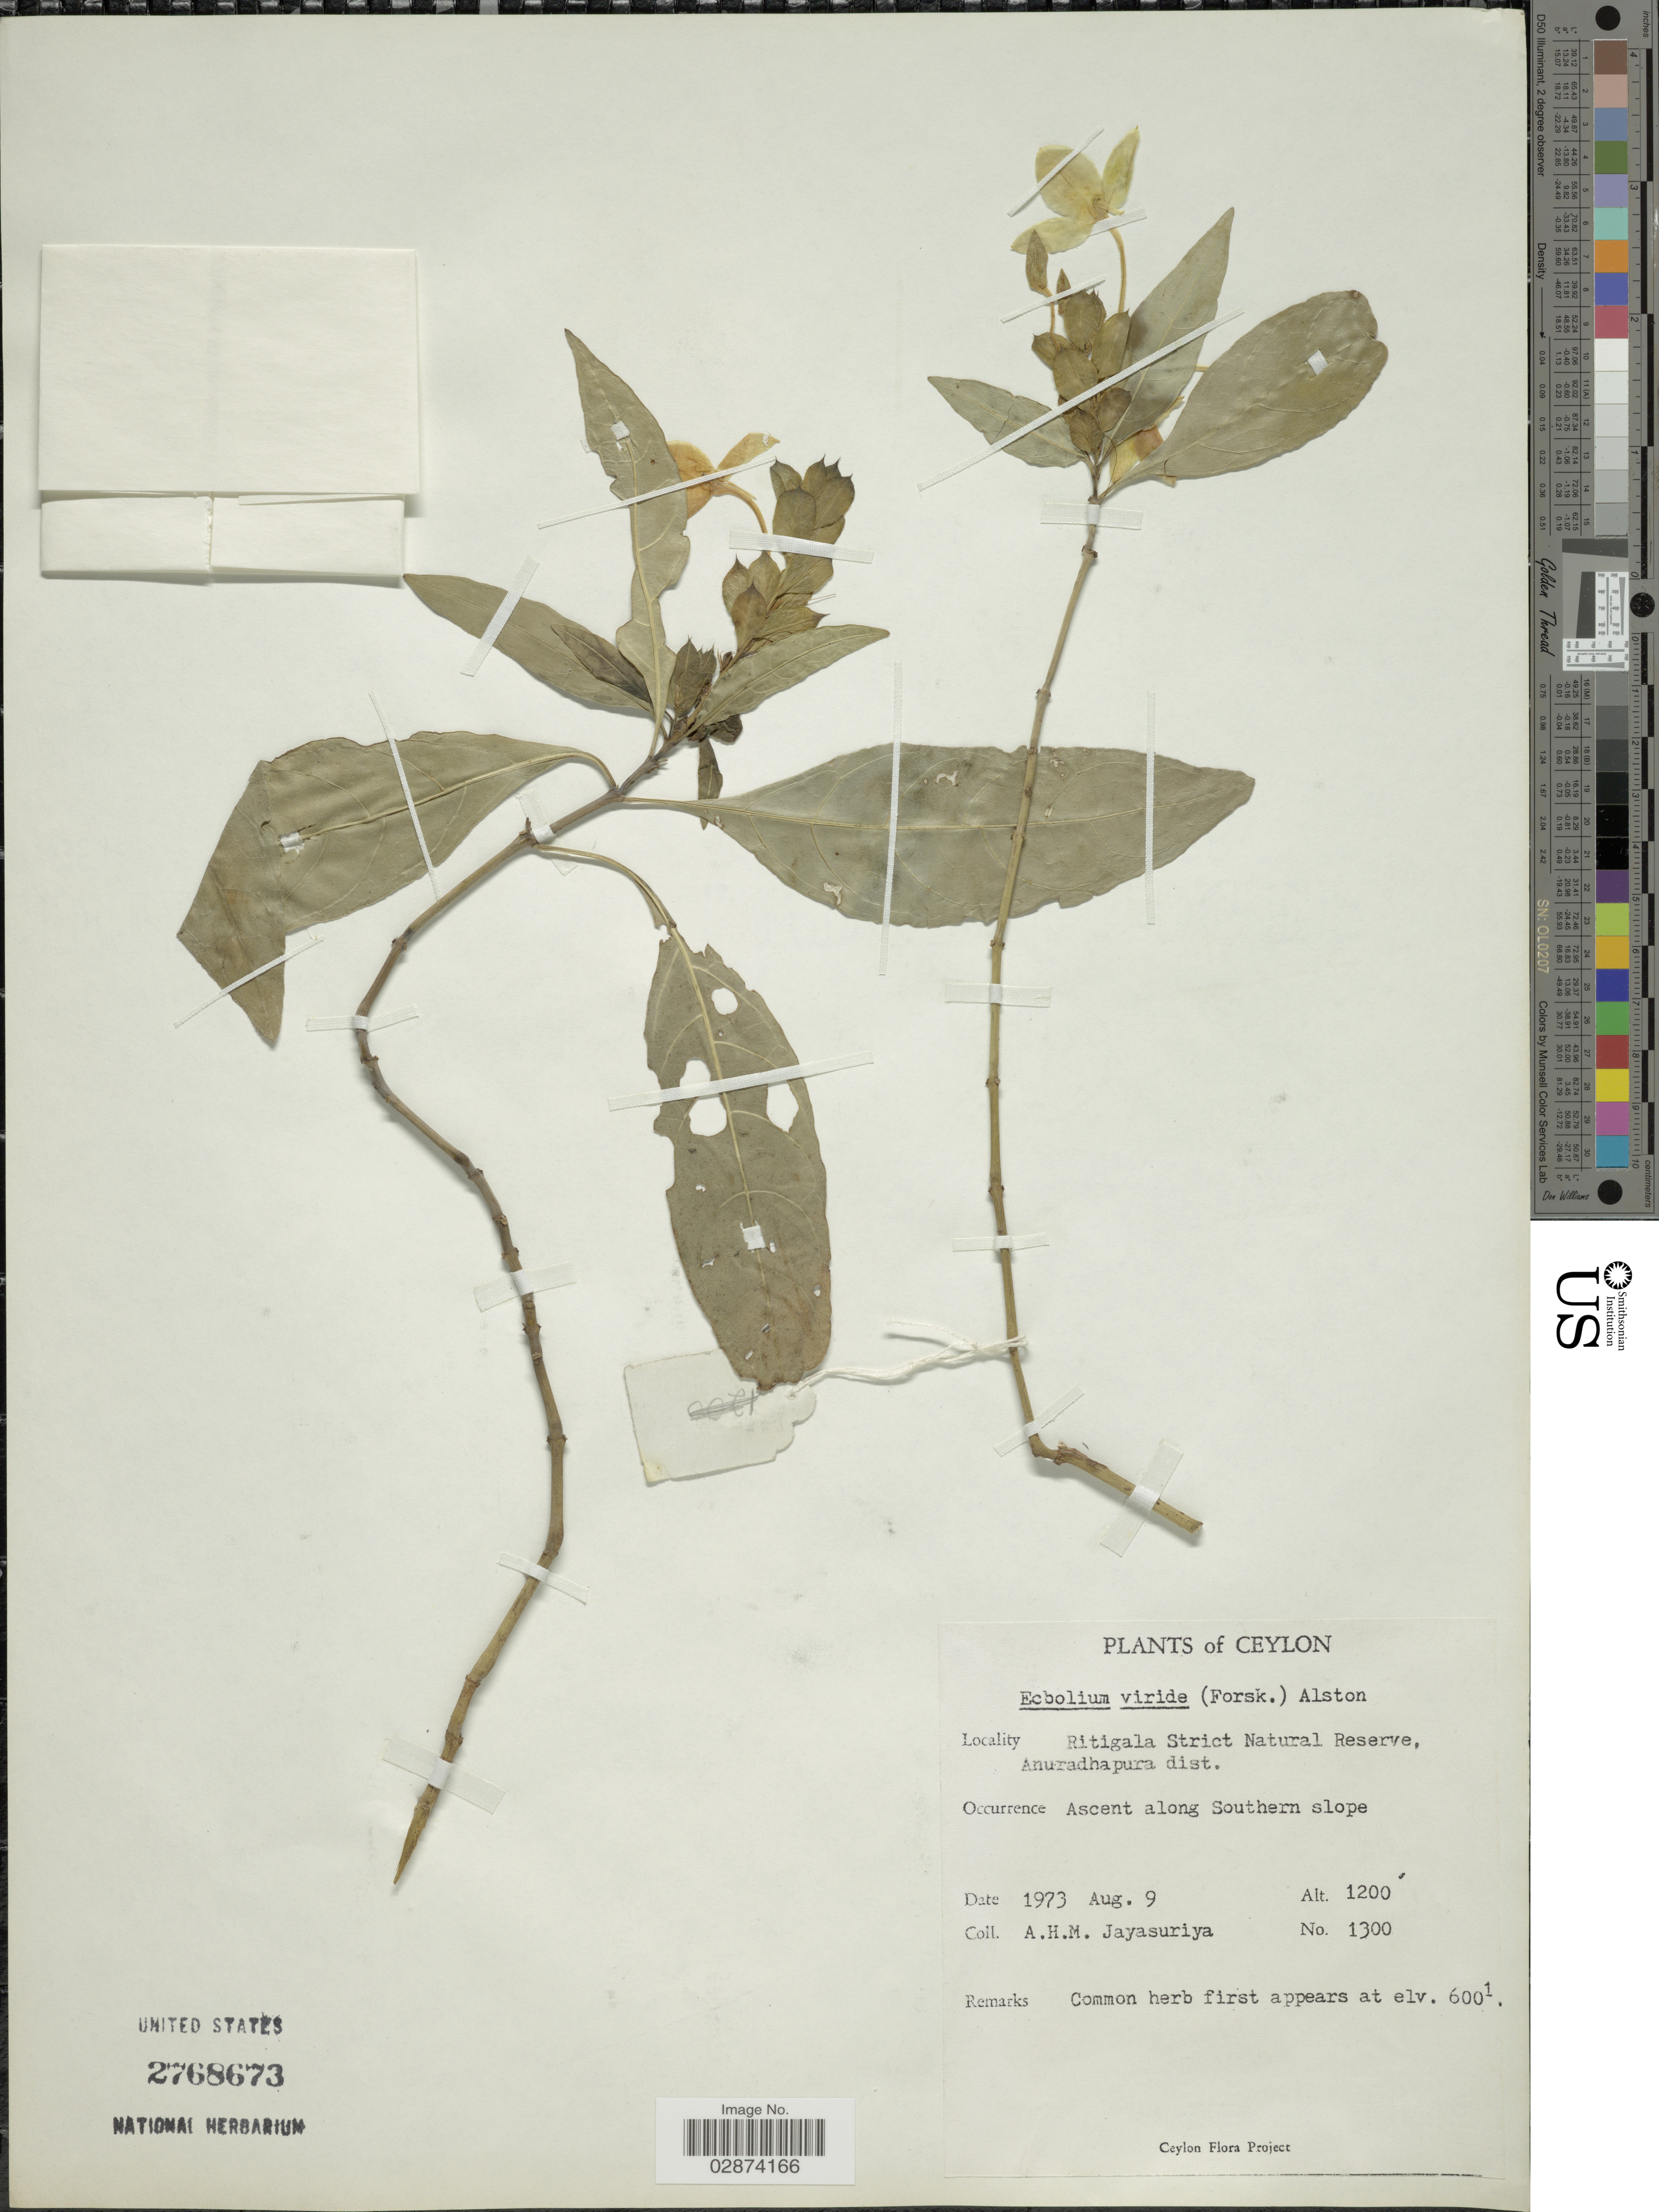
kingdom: Plantae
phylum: Tracheophyta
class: Magnoliopsida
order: Lamiales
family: Acanthaceae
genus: Ecbolium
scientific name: Ecbolium ligustrinum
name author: (Vahl) Vollesen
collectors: A. H. Jayasuriya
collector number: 1300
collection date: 1973-08-09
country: Sri Lanka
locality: Ceylon. Ritigala Strict Natural Reserve. Anuradhapura dist. Ascent along Southern slopes.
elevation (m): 366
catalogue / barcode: US 2768673